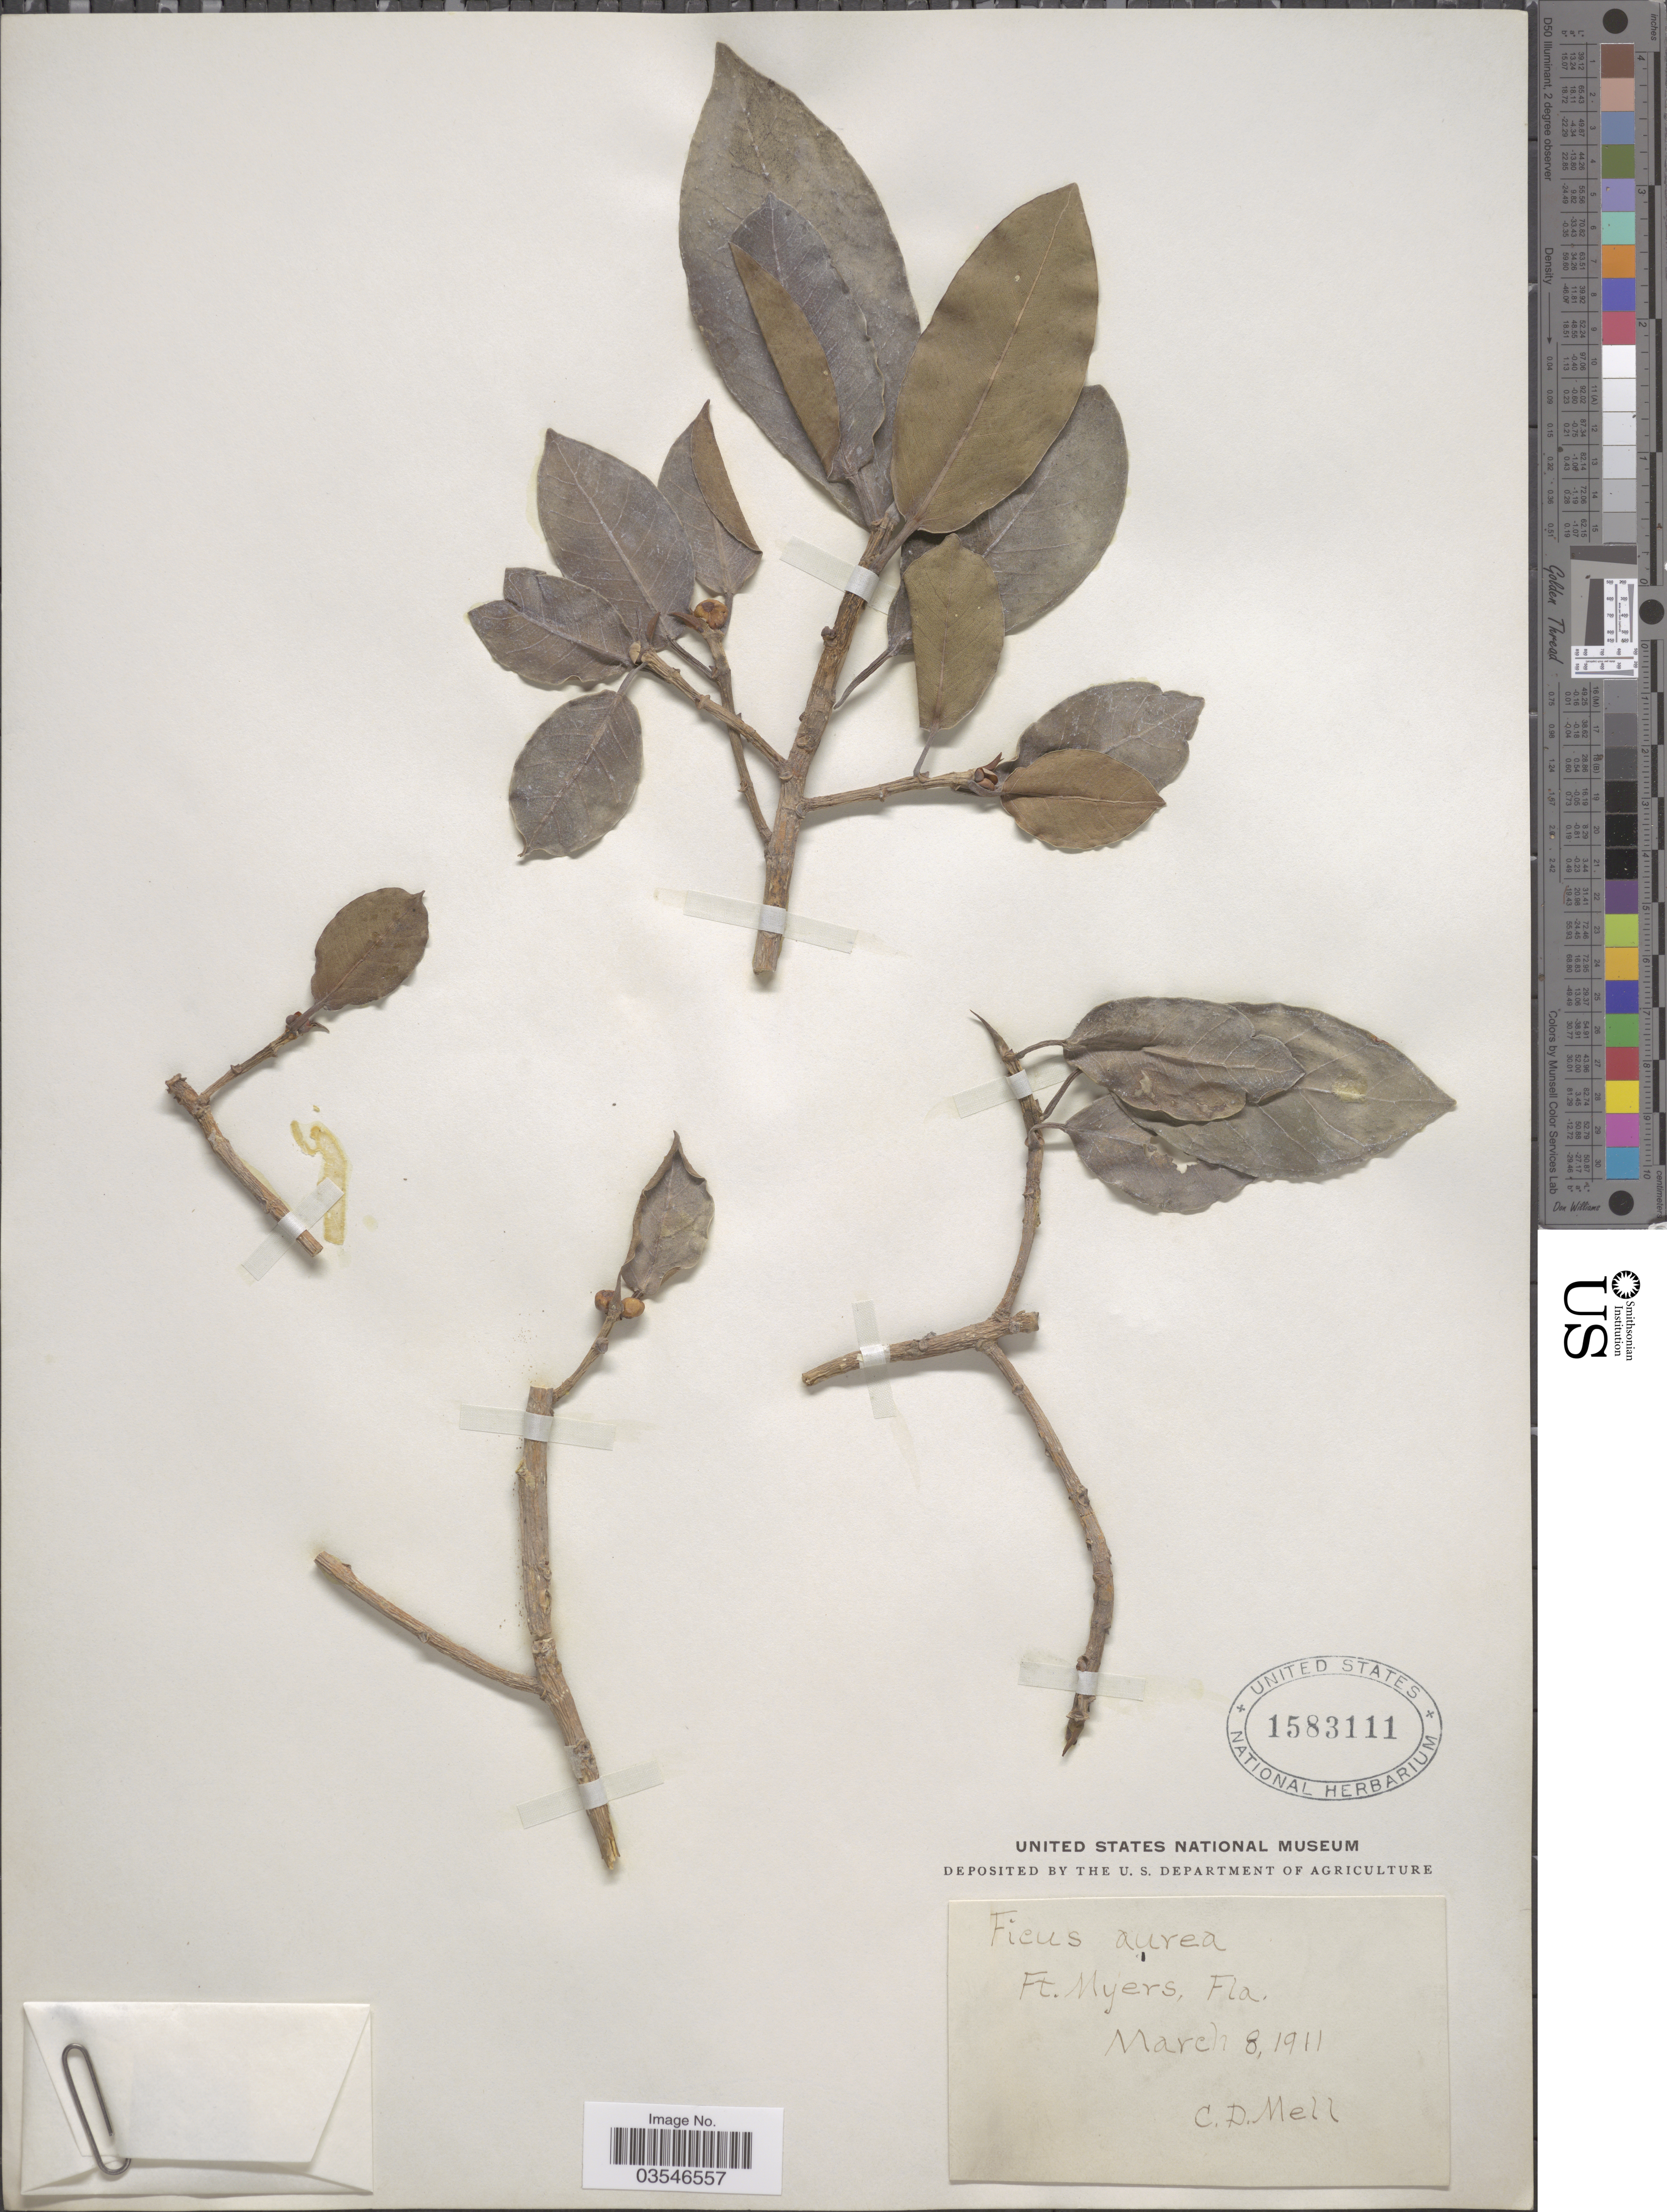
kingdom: Plantae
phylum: Tracheophyta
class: Magnoliopsida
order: Rosales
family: Moraceae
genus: Ficus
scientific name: Ficus aurea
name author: Nutt.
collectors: C. D. Mell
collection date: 1911-03-08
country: United States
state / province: Florida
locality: Ft. Myers.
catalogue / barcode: US 1583111